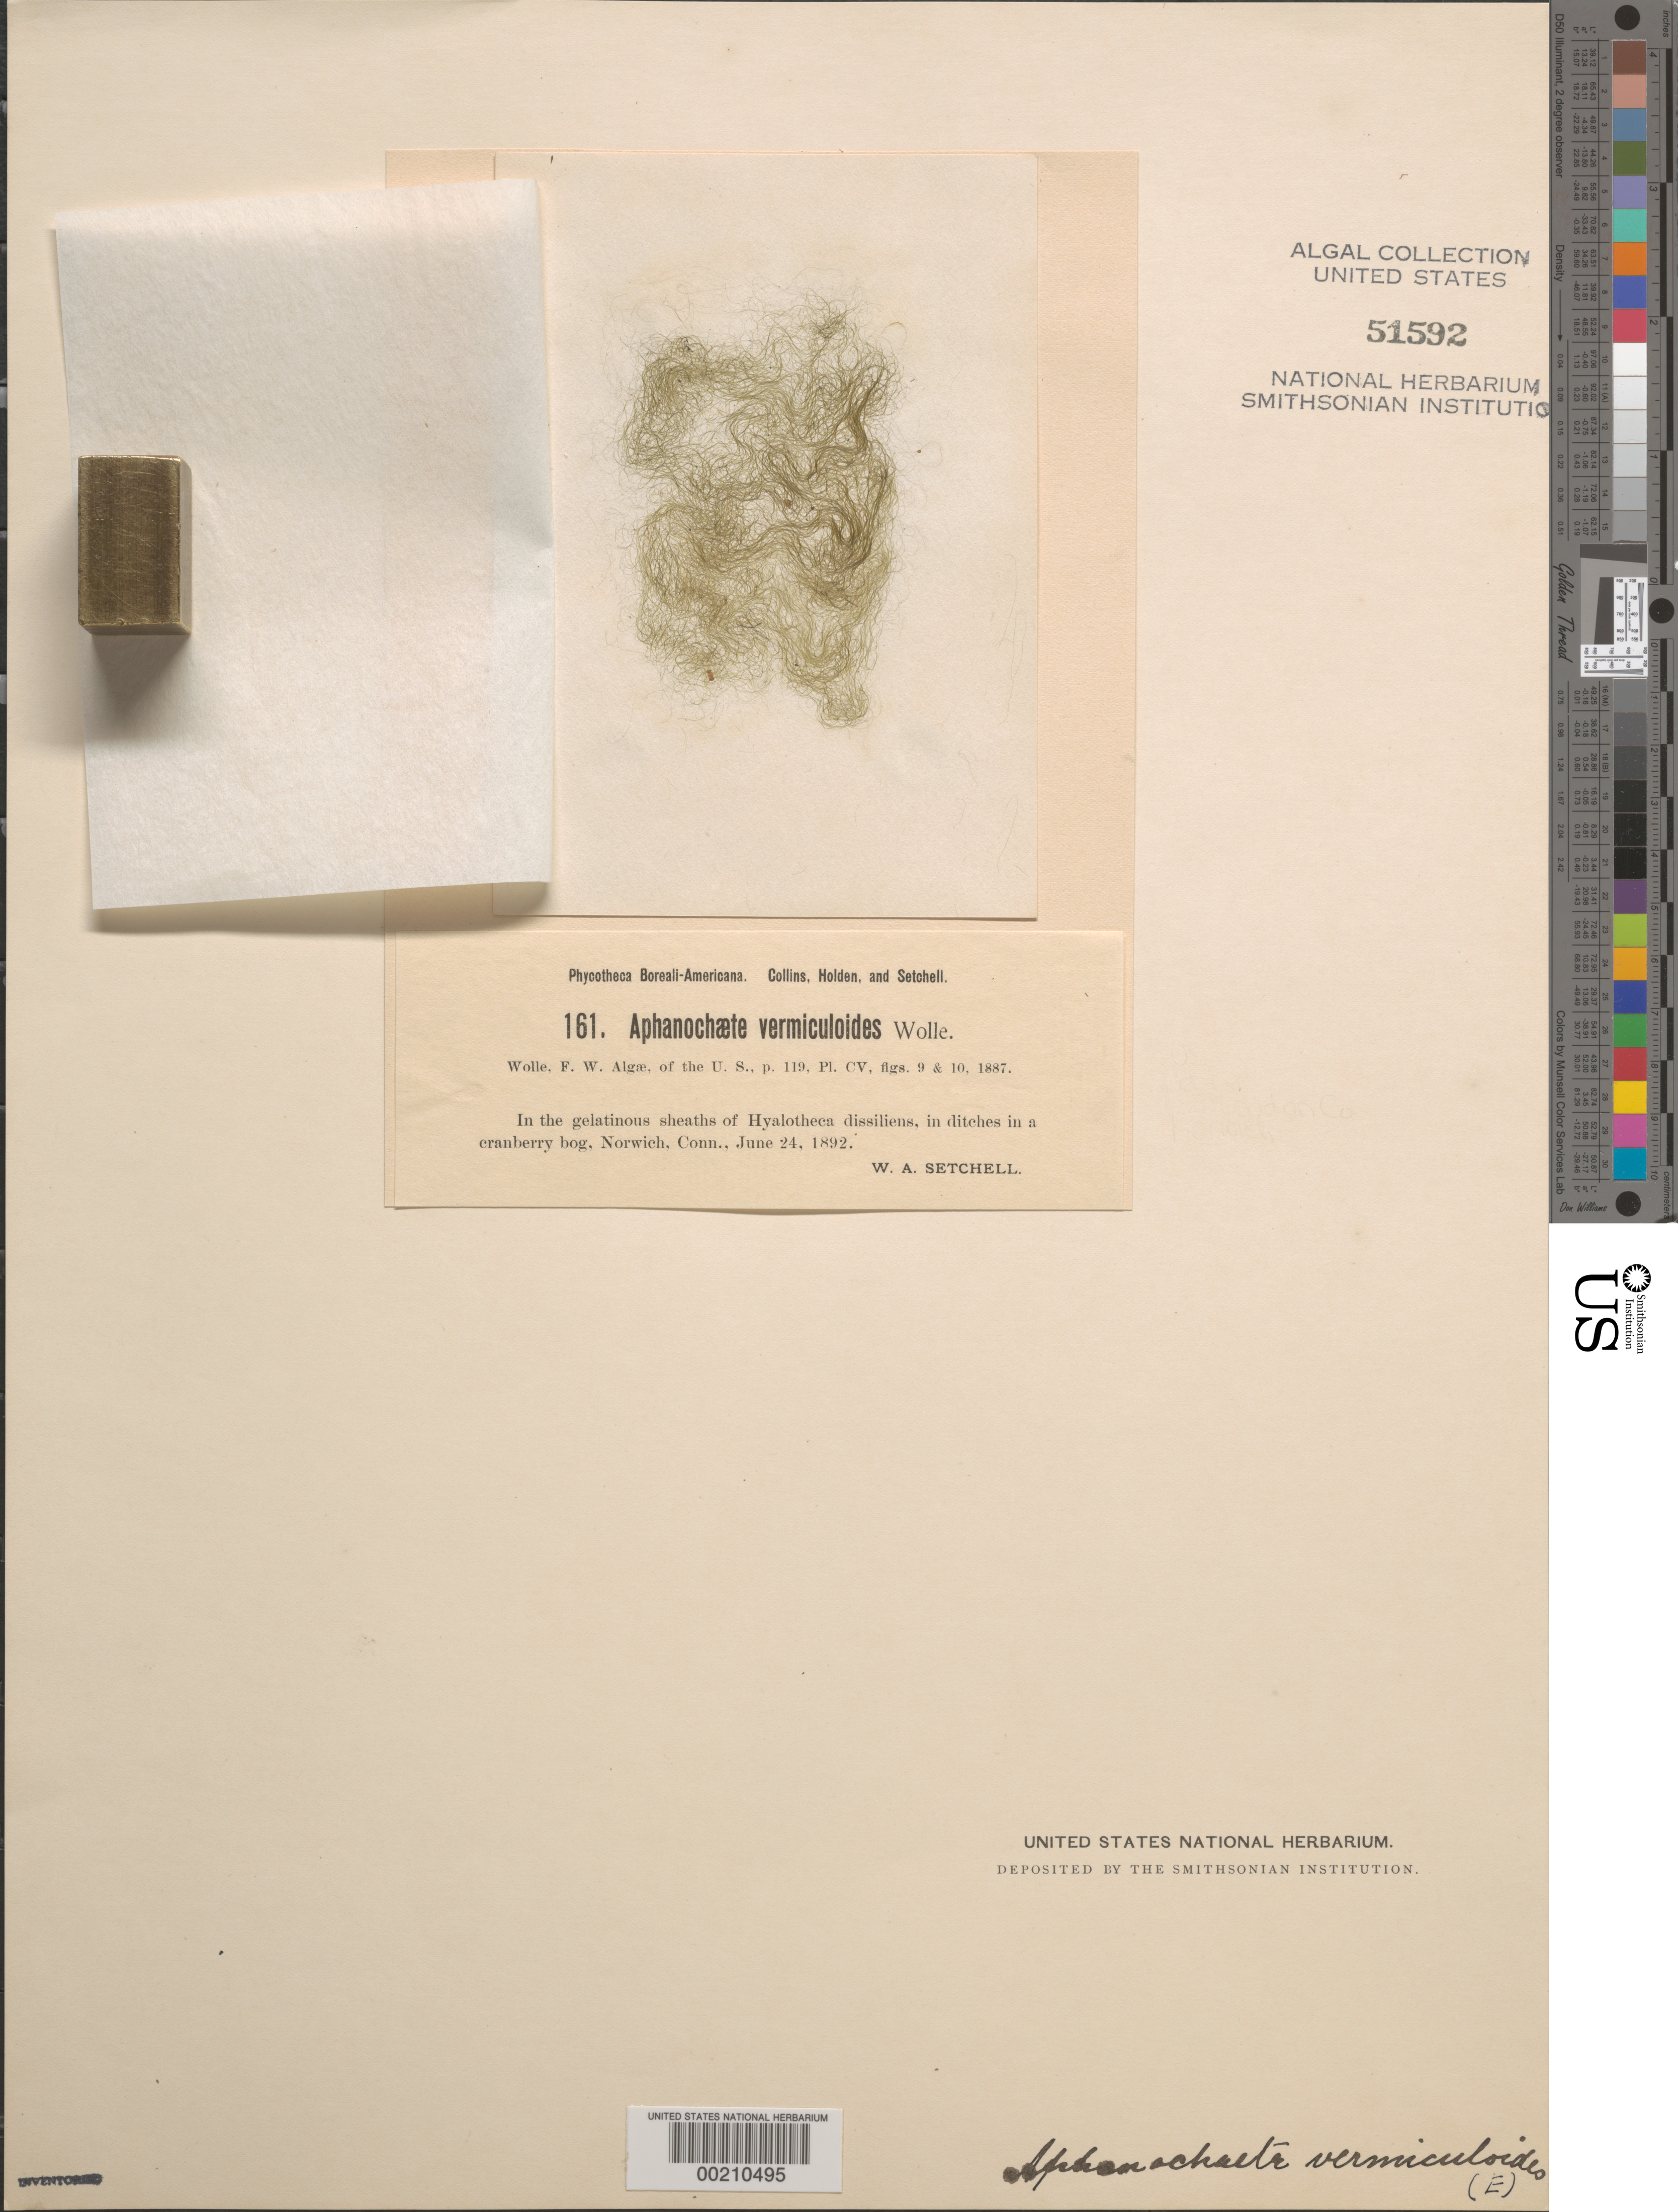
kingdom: Plantae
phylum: Chlorophyta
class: Chlorophyceae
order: Chaetophorales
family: Aphanochaetaceae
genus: Aphanochaete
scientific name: Aphanochaete vermiculoides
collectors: W. Setchell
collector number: PB-A 161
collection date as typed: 24 Jun 1892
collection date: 1892-06-24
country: United States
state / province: Connecticut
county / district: New London County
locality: Norwich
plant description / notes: Collins, Holden & Setchell, Phycotheca Boreali-Americana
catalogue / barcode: US 51592